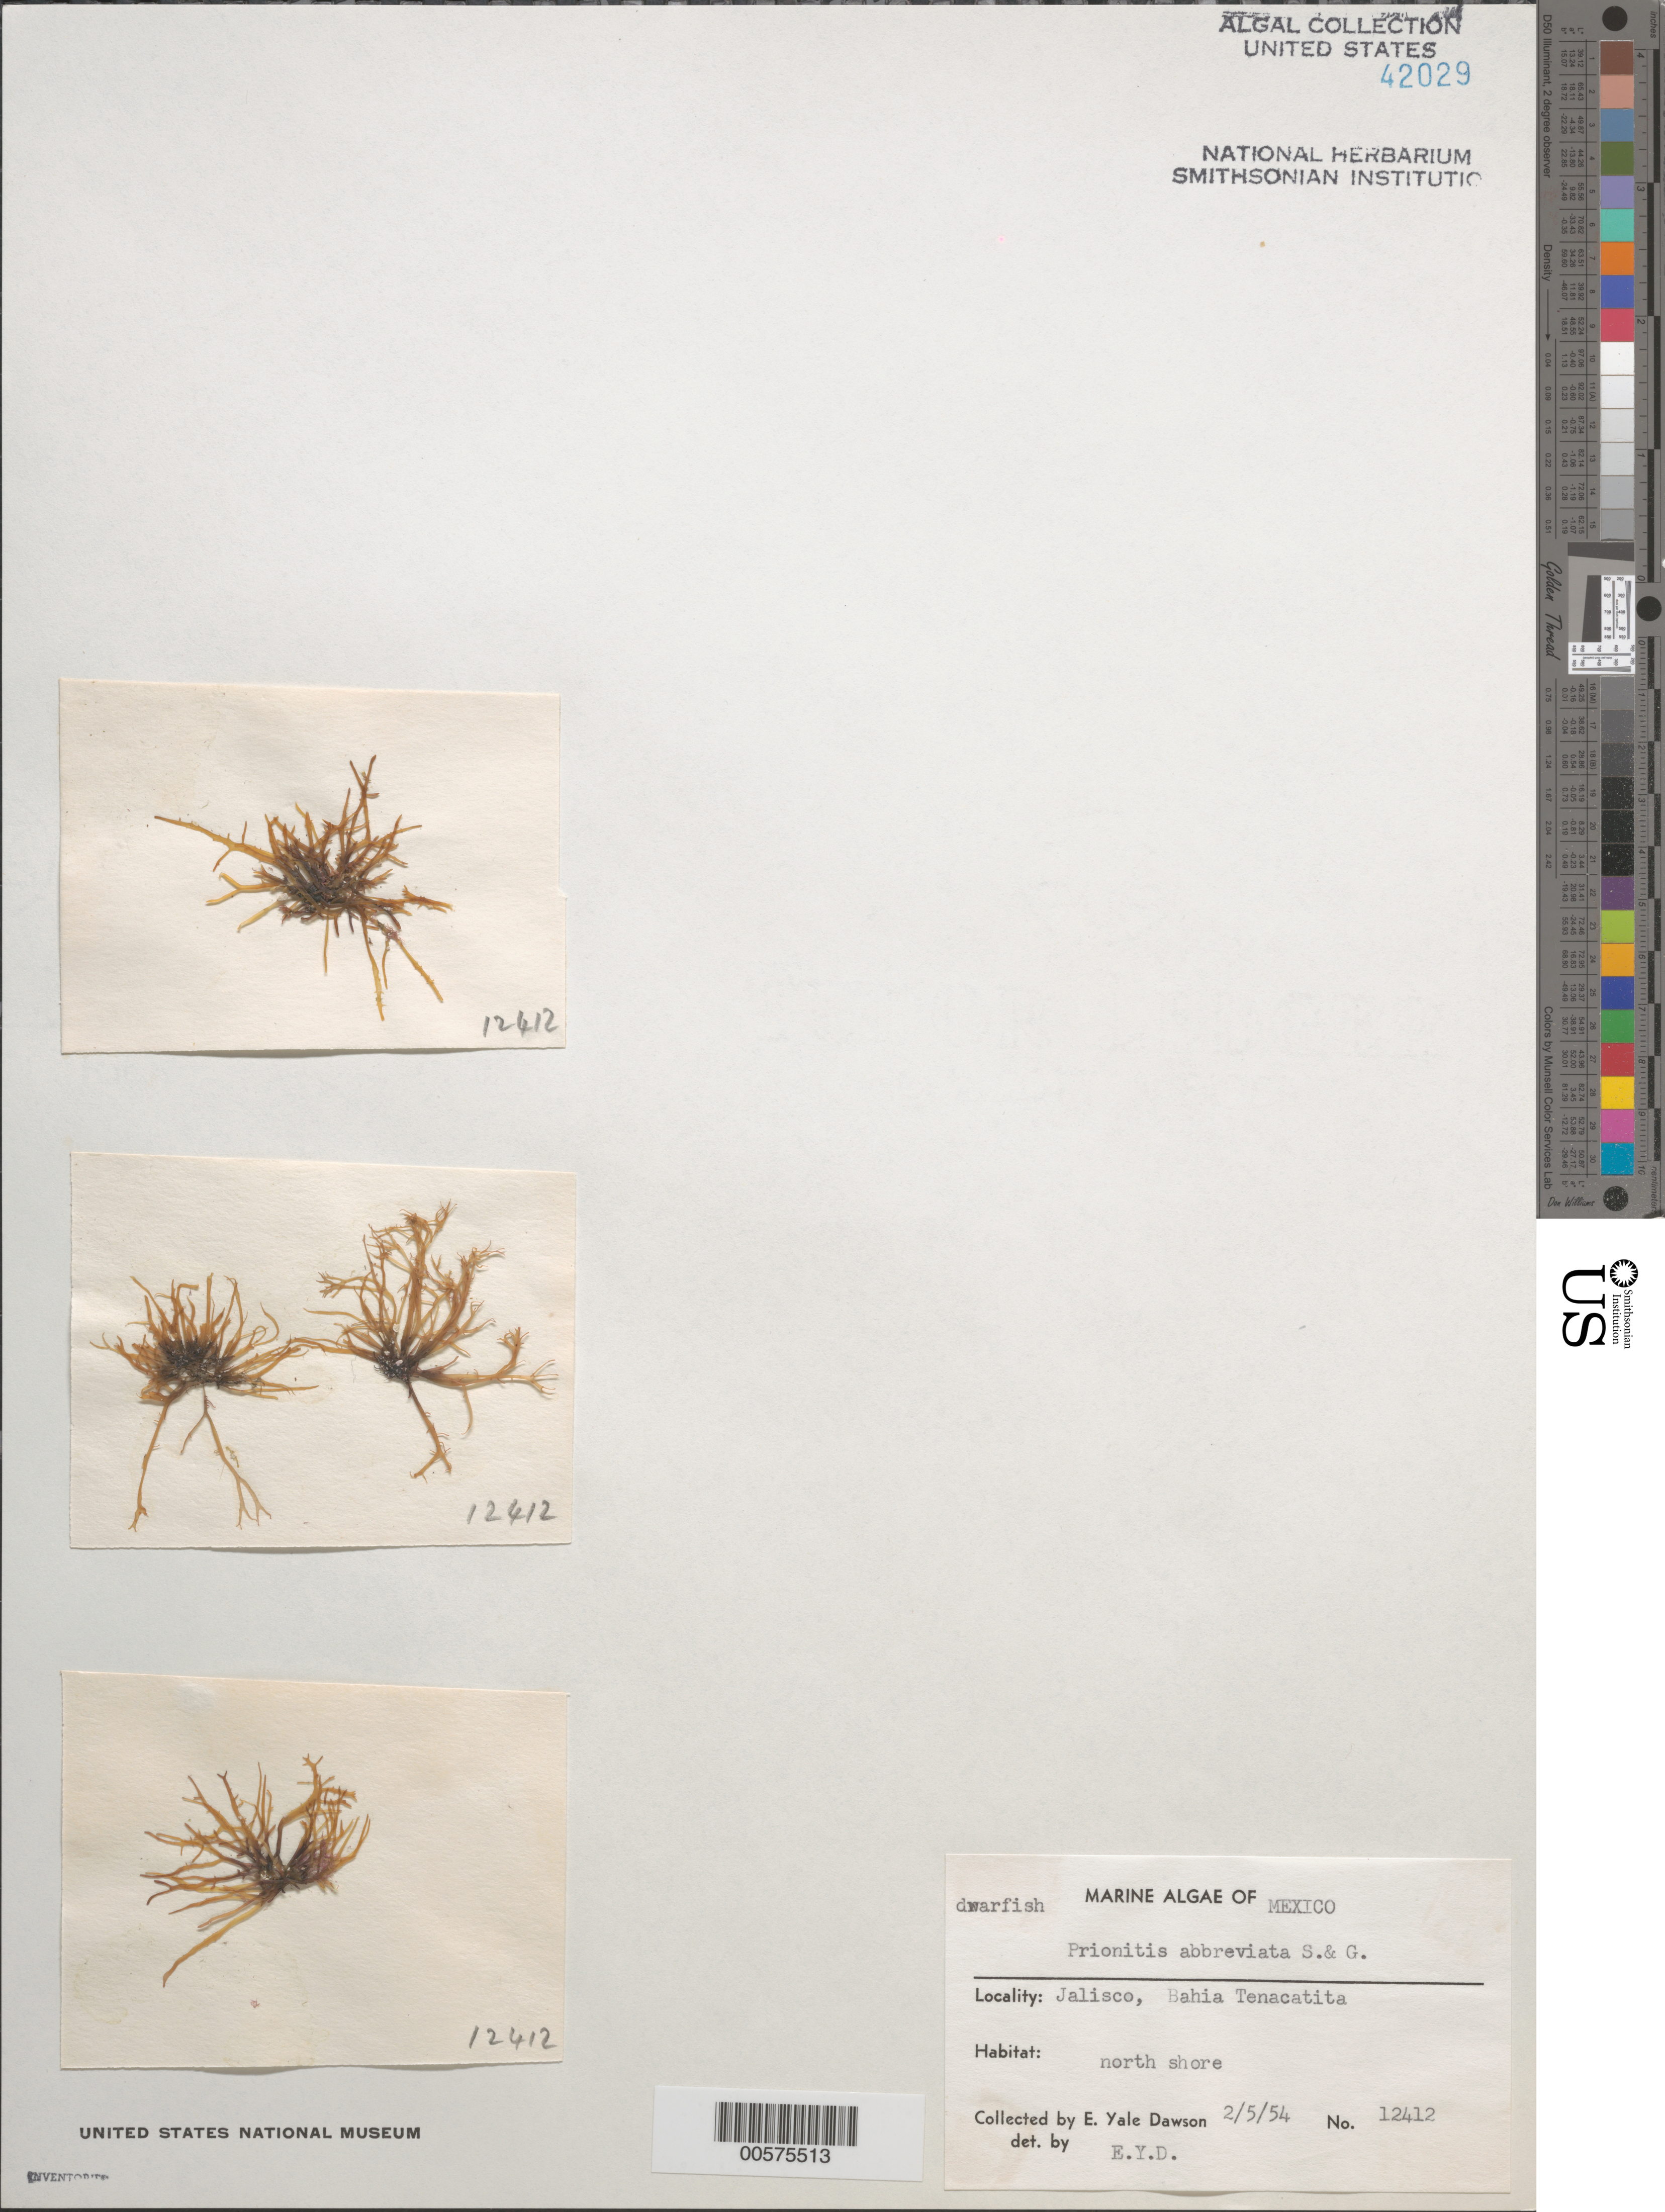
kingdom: Plantae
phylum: Rhodophyta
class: Florideophyceae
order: Cryptonemiales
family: Cryptonemiaceae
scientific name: Prionitis abbreviata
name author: Setchell & N.L. Gardner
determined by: Dawson, E. Y.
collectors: E. Y. Dawson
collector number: EYD 12412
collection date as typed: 05 Feb 1954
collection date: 1954-02-05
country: Mexico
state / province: Jalisco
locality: Bahia Tenacatita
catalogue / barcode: US 42029